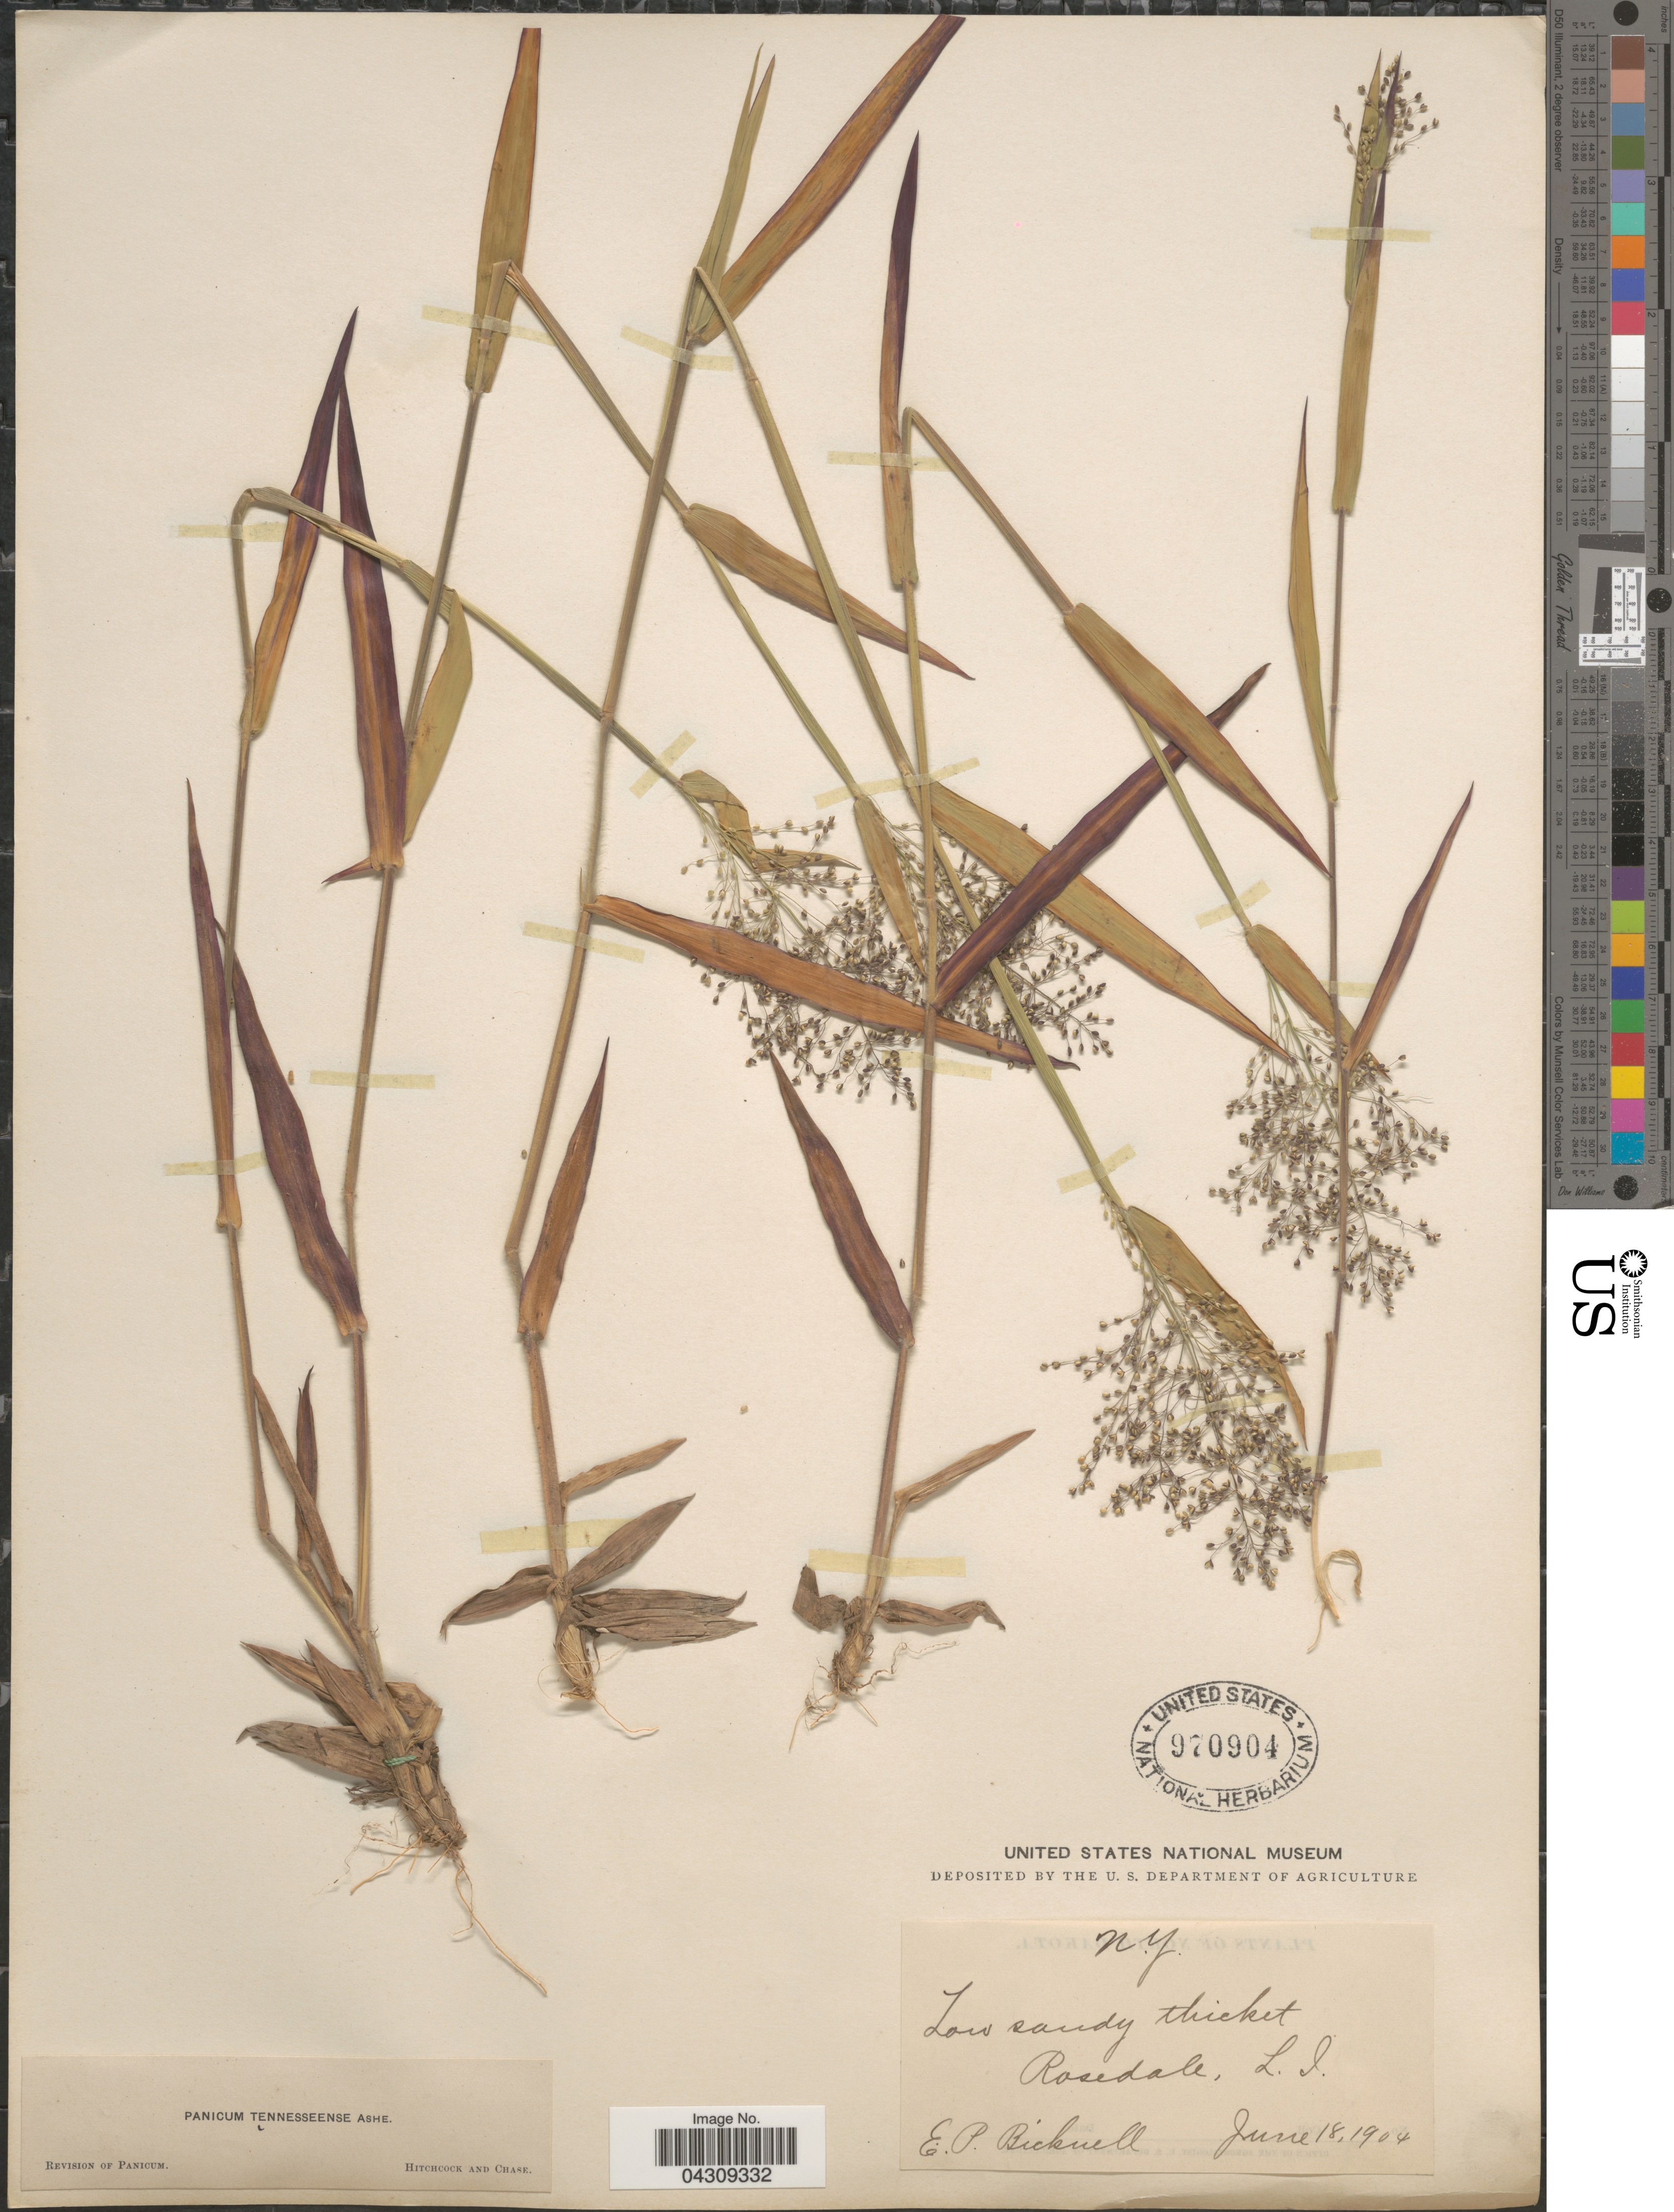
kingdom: Plantae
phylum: Tracheophyta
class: Liliopsida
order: Poales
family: Poaceae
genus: Dichanthelium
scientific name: Dichanthelium acuminatum var. acuminatum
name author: (Sw.) Gould & C.A. Clark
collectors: E. P. Bicknell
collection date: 1904-06-18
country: United States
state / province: New York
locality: Low sandy thicket Rosedale, L. I.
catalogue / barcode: US 970904